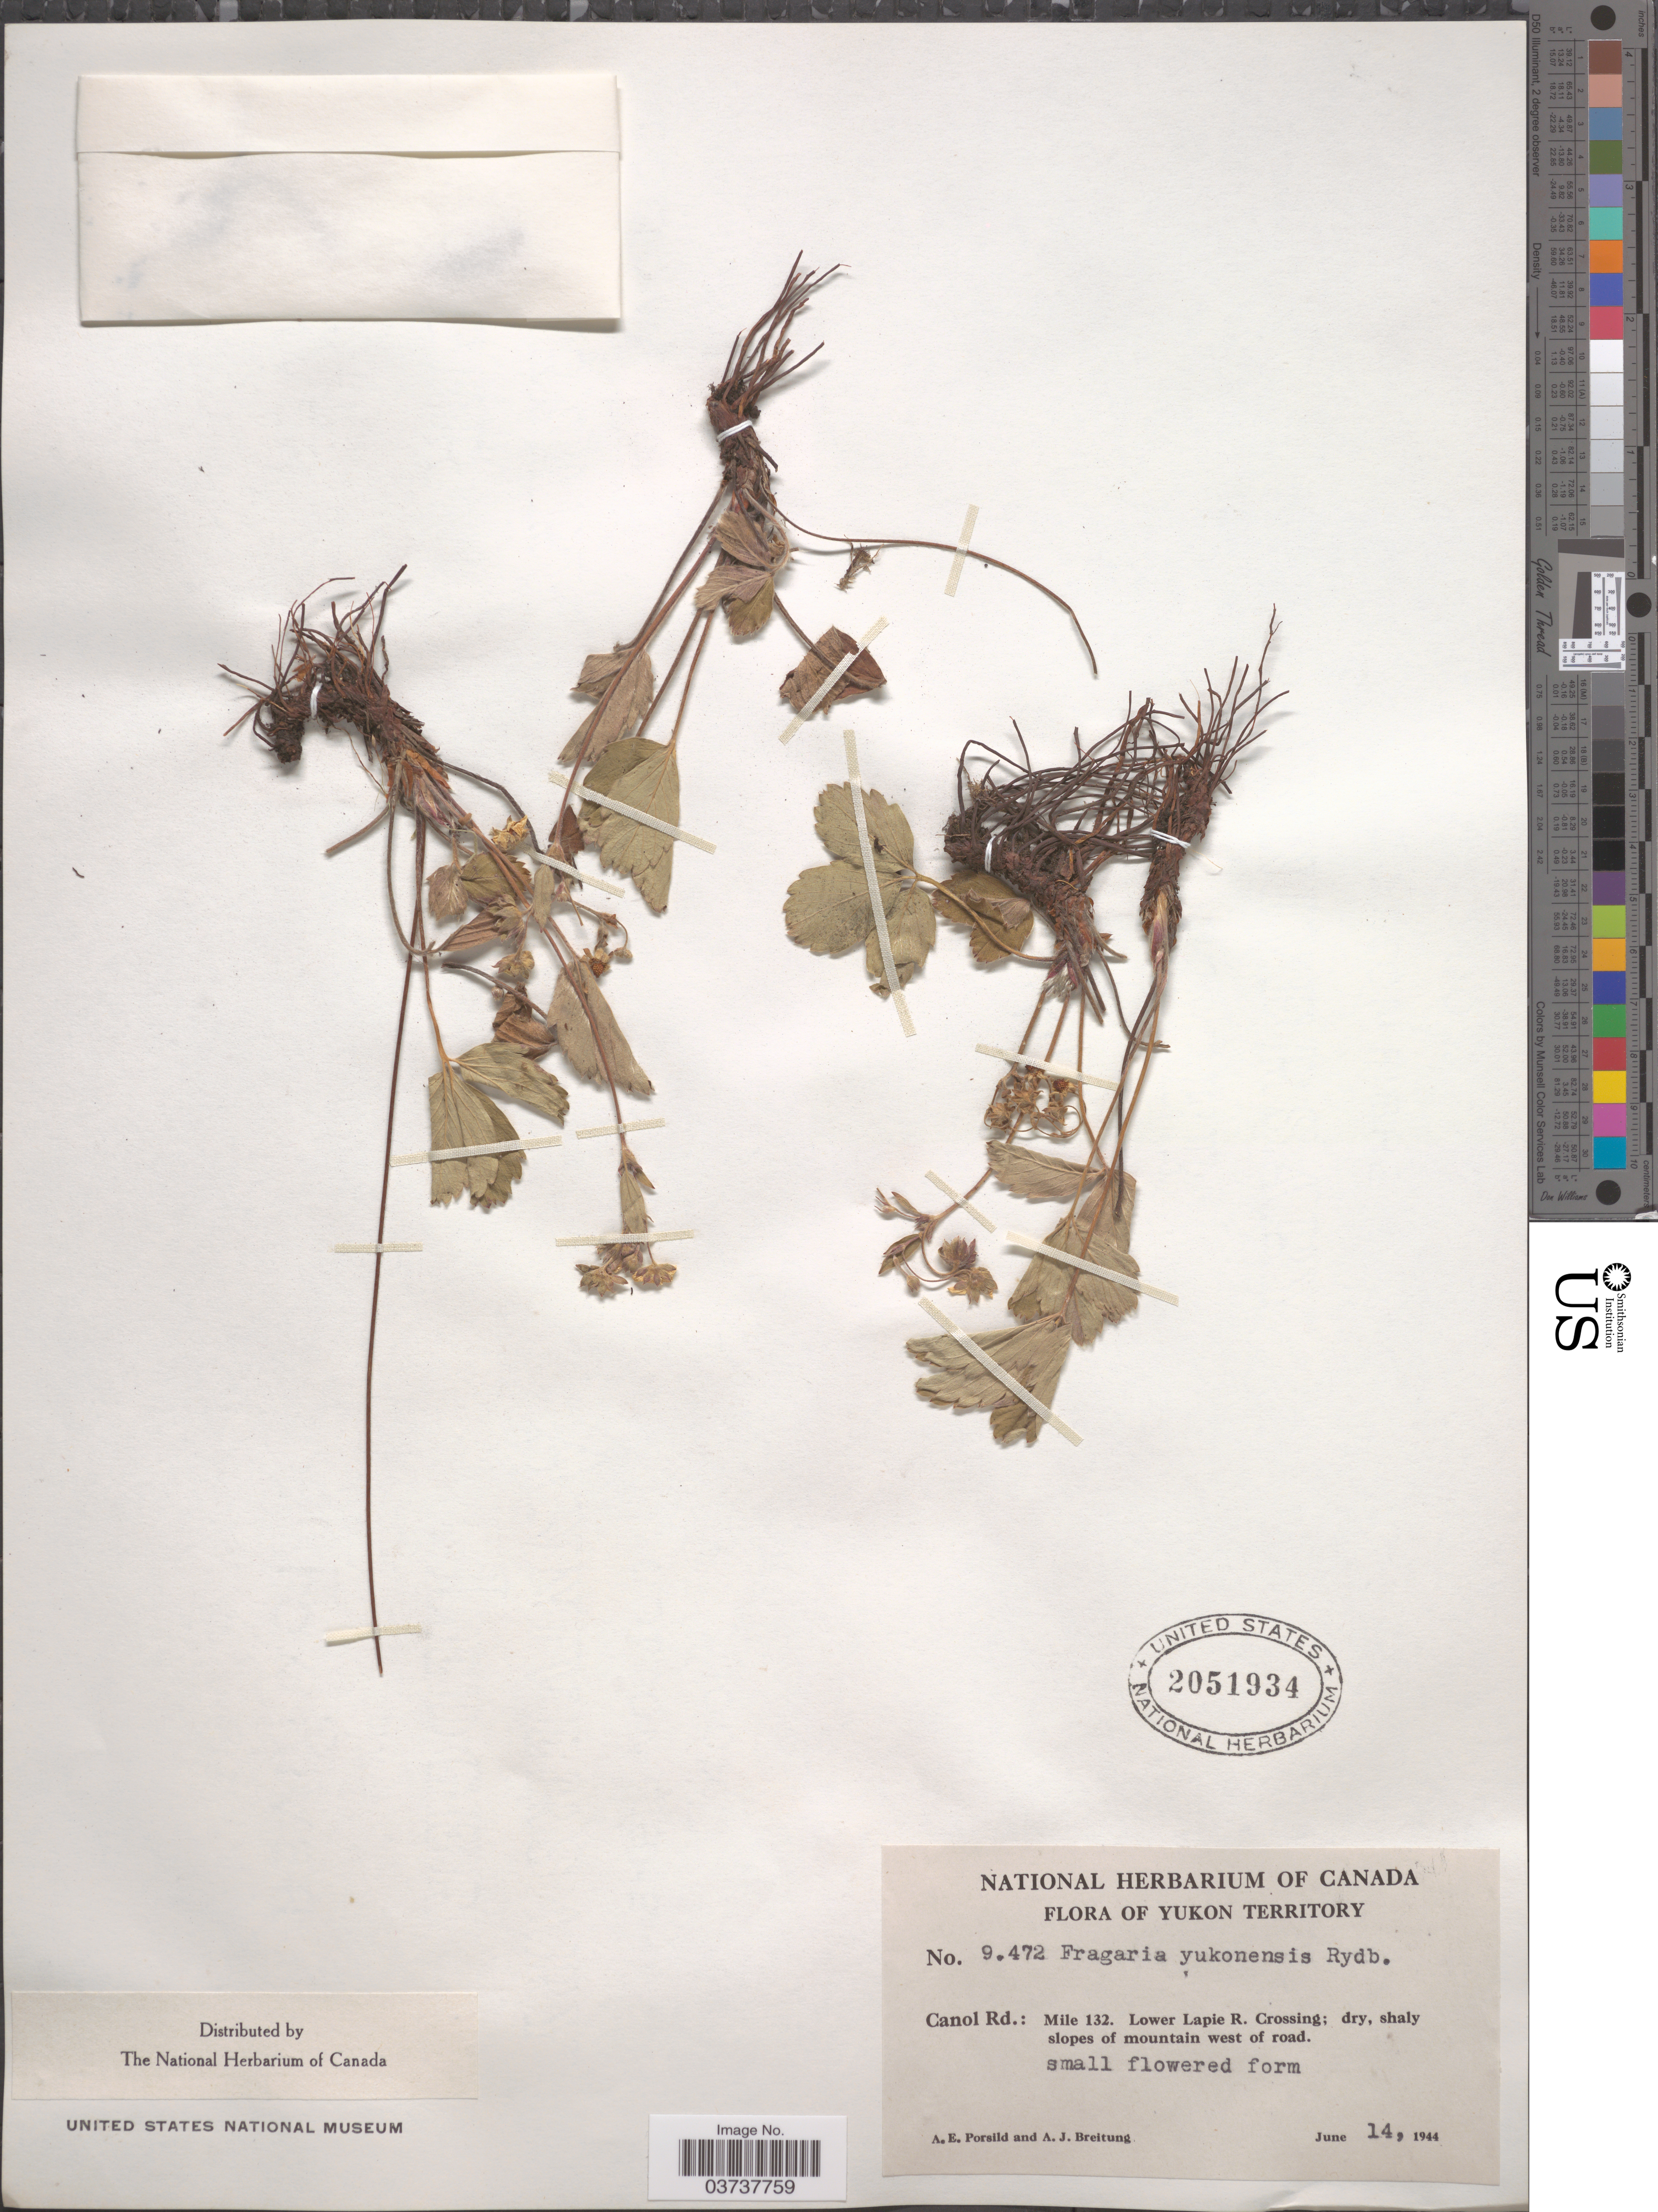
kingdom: Plantae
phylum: Tracheophyta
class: Magnoliopsida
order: Rosales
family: Rosaceae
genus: Fragaria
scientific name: Fragaria virginiana subsp. glauca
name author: (S. Watson) Staudt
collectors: A. E. Porsild & A. Breitung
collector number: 9472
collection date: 1944-06-14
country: Canada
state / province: Yukon Territory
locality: Canol Rd.: Mile 132. Lower Lapie R. Crossing.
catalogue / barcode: US 2051934